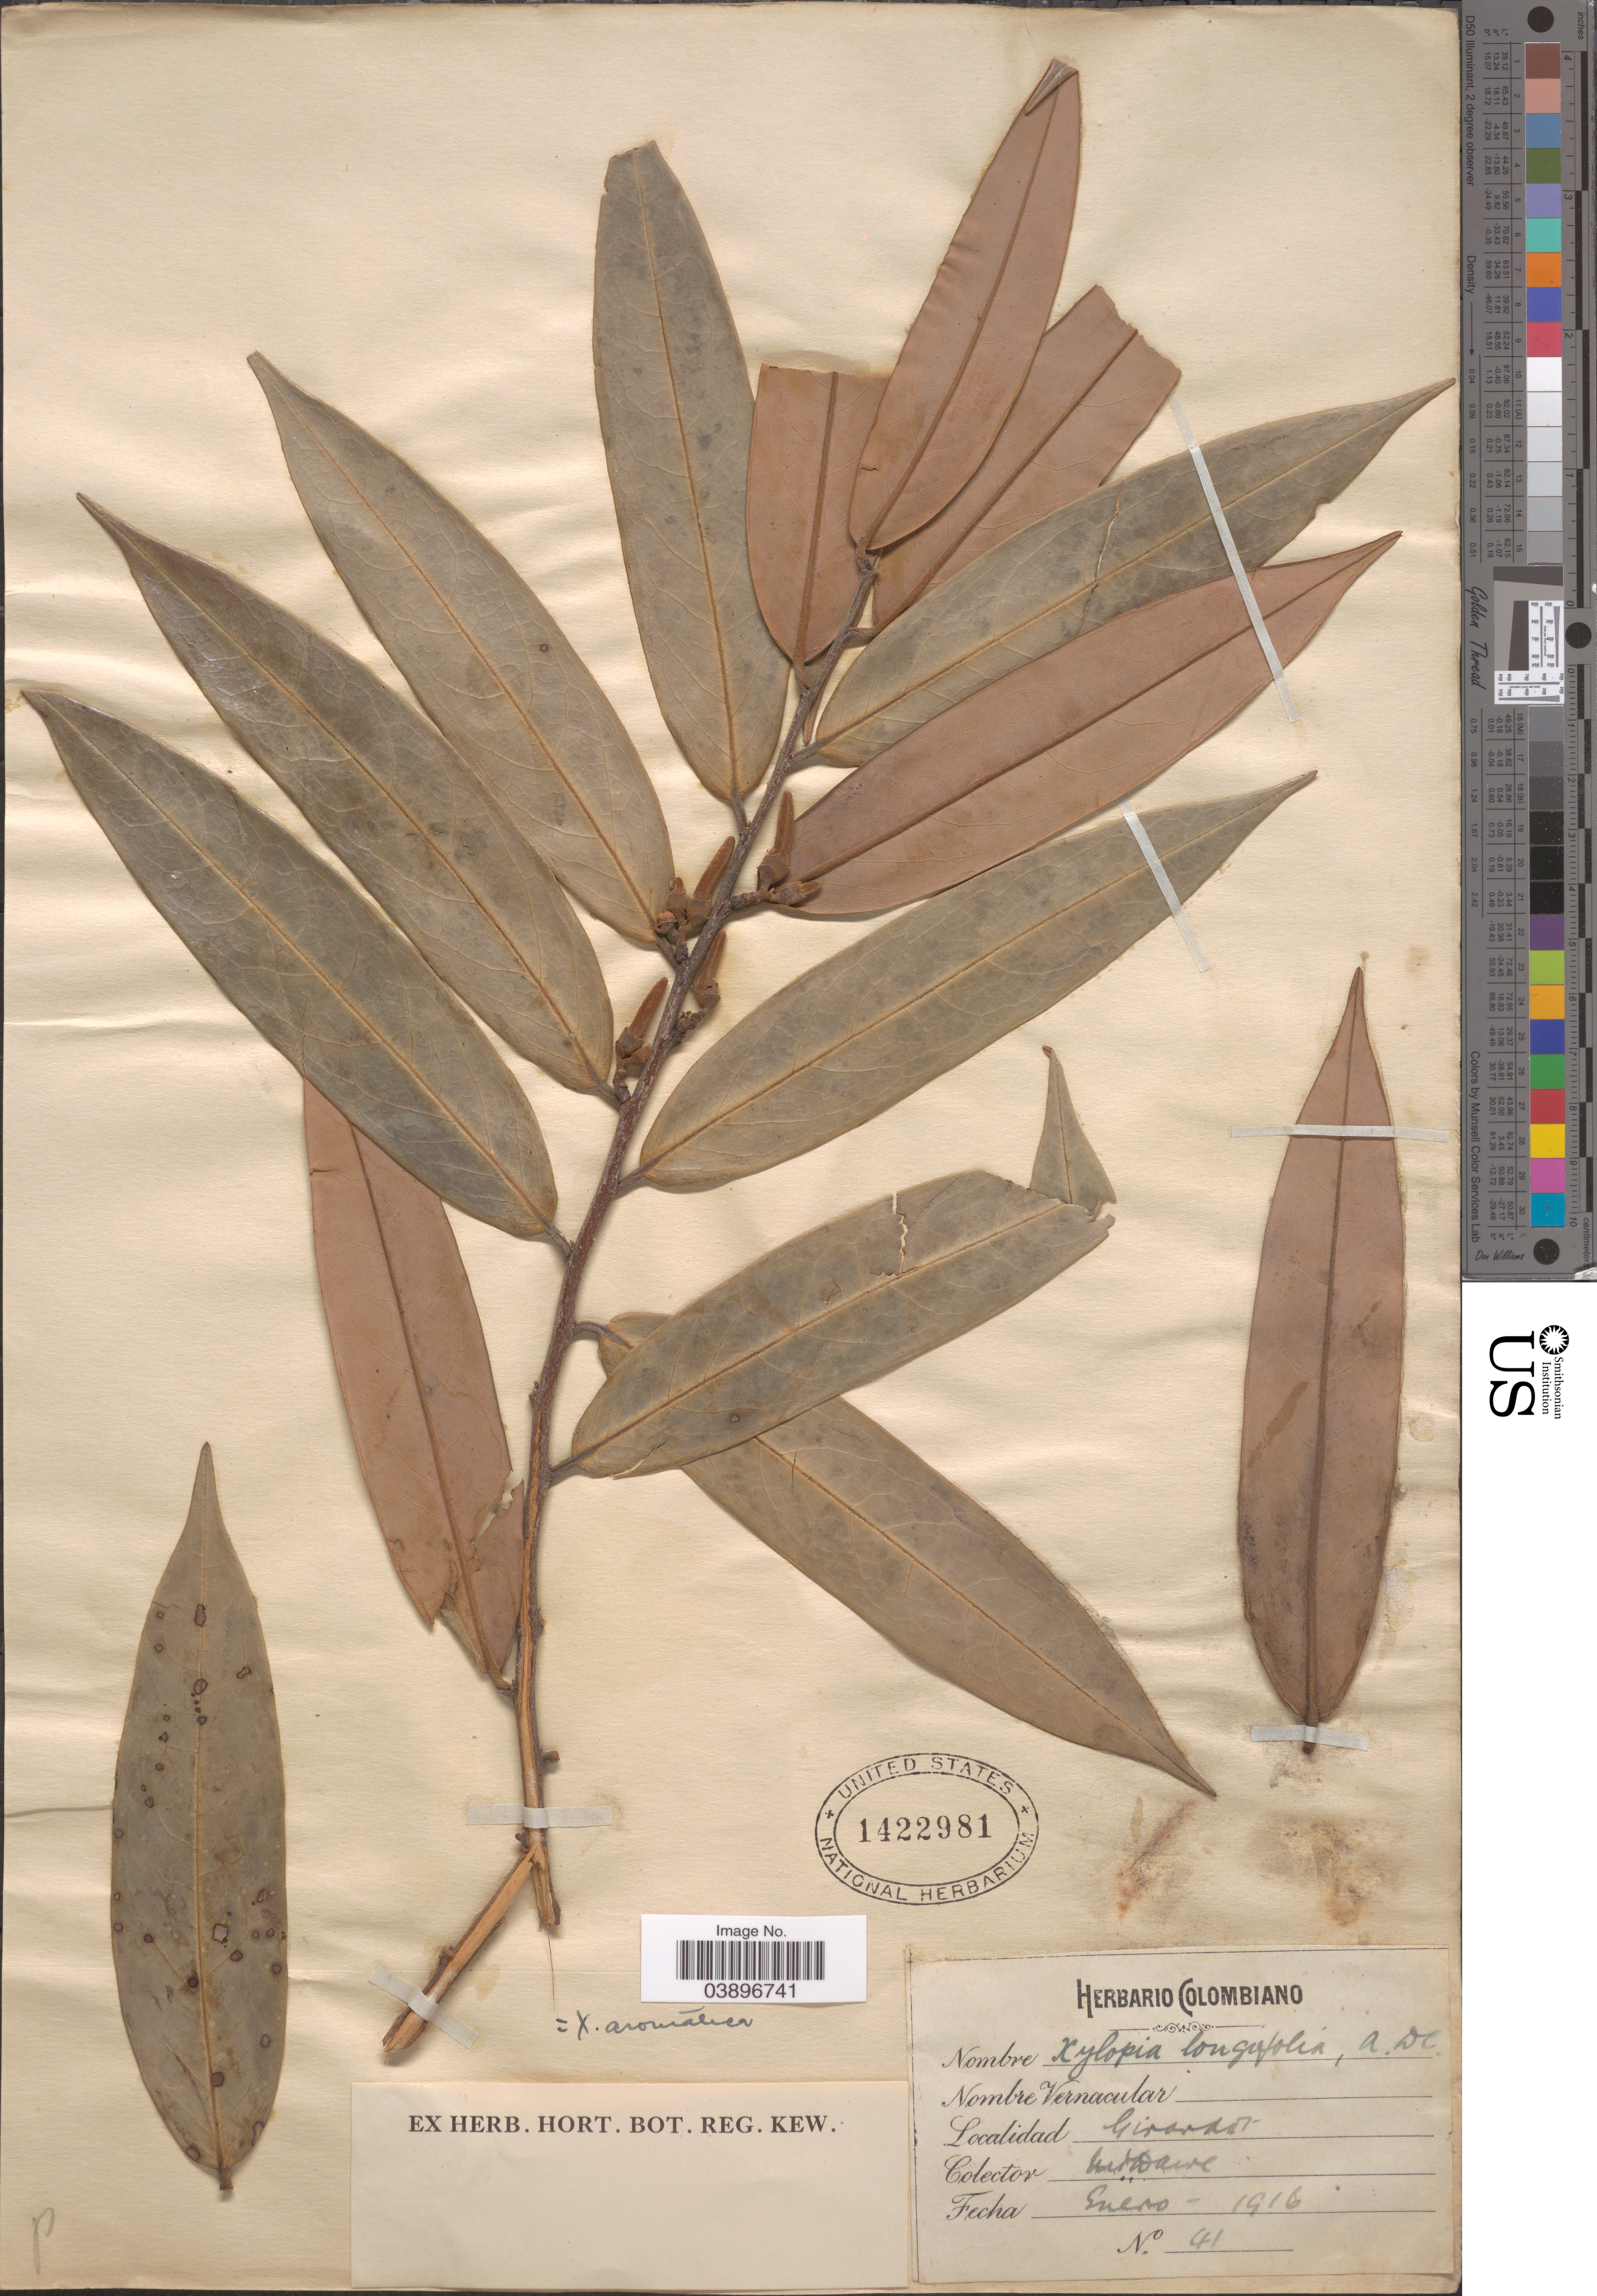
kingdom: Plantae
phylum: Tracheophyta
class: Magnoliopsida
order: Magnoliales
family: Annonaceae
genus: Xylopia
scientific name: Xylopia aromatica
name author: (Lam.) Mart.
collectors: M. T. Dawe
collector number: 41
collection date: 1916-01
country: Colombia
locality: Girardot.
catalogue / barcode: US 1422981